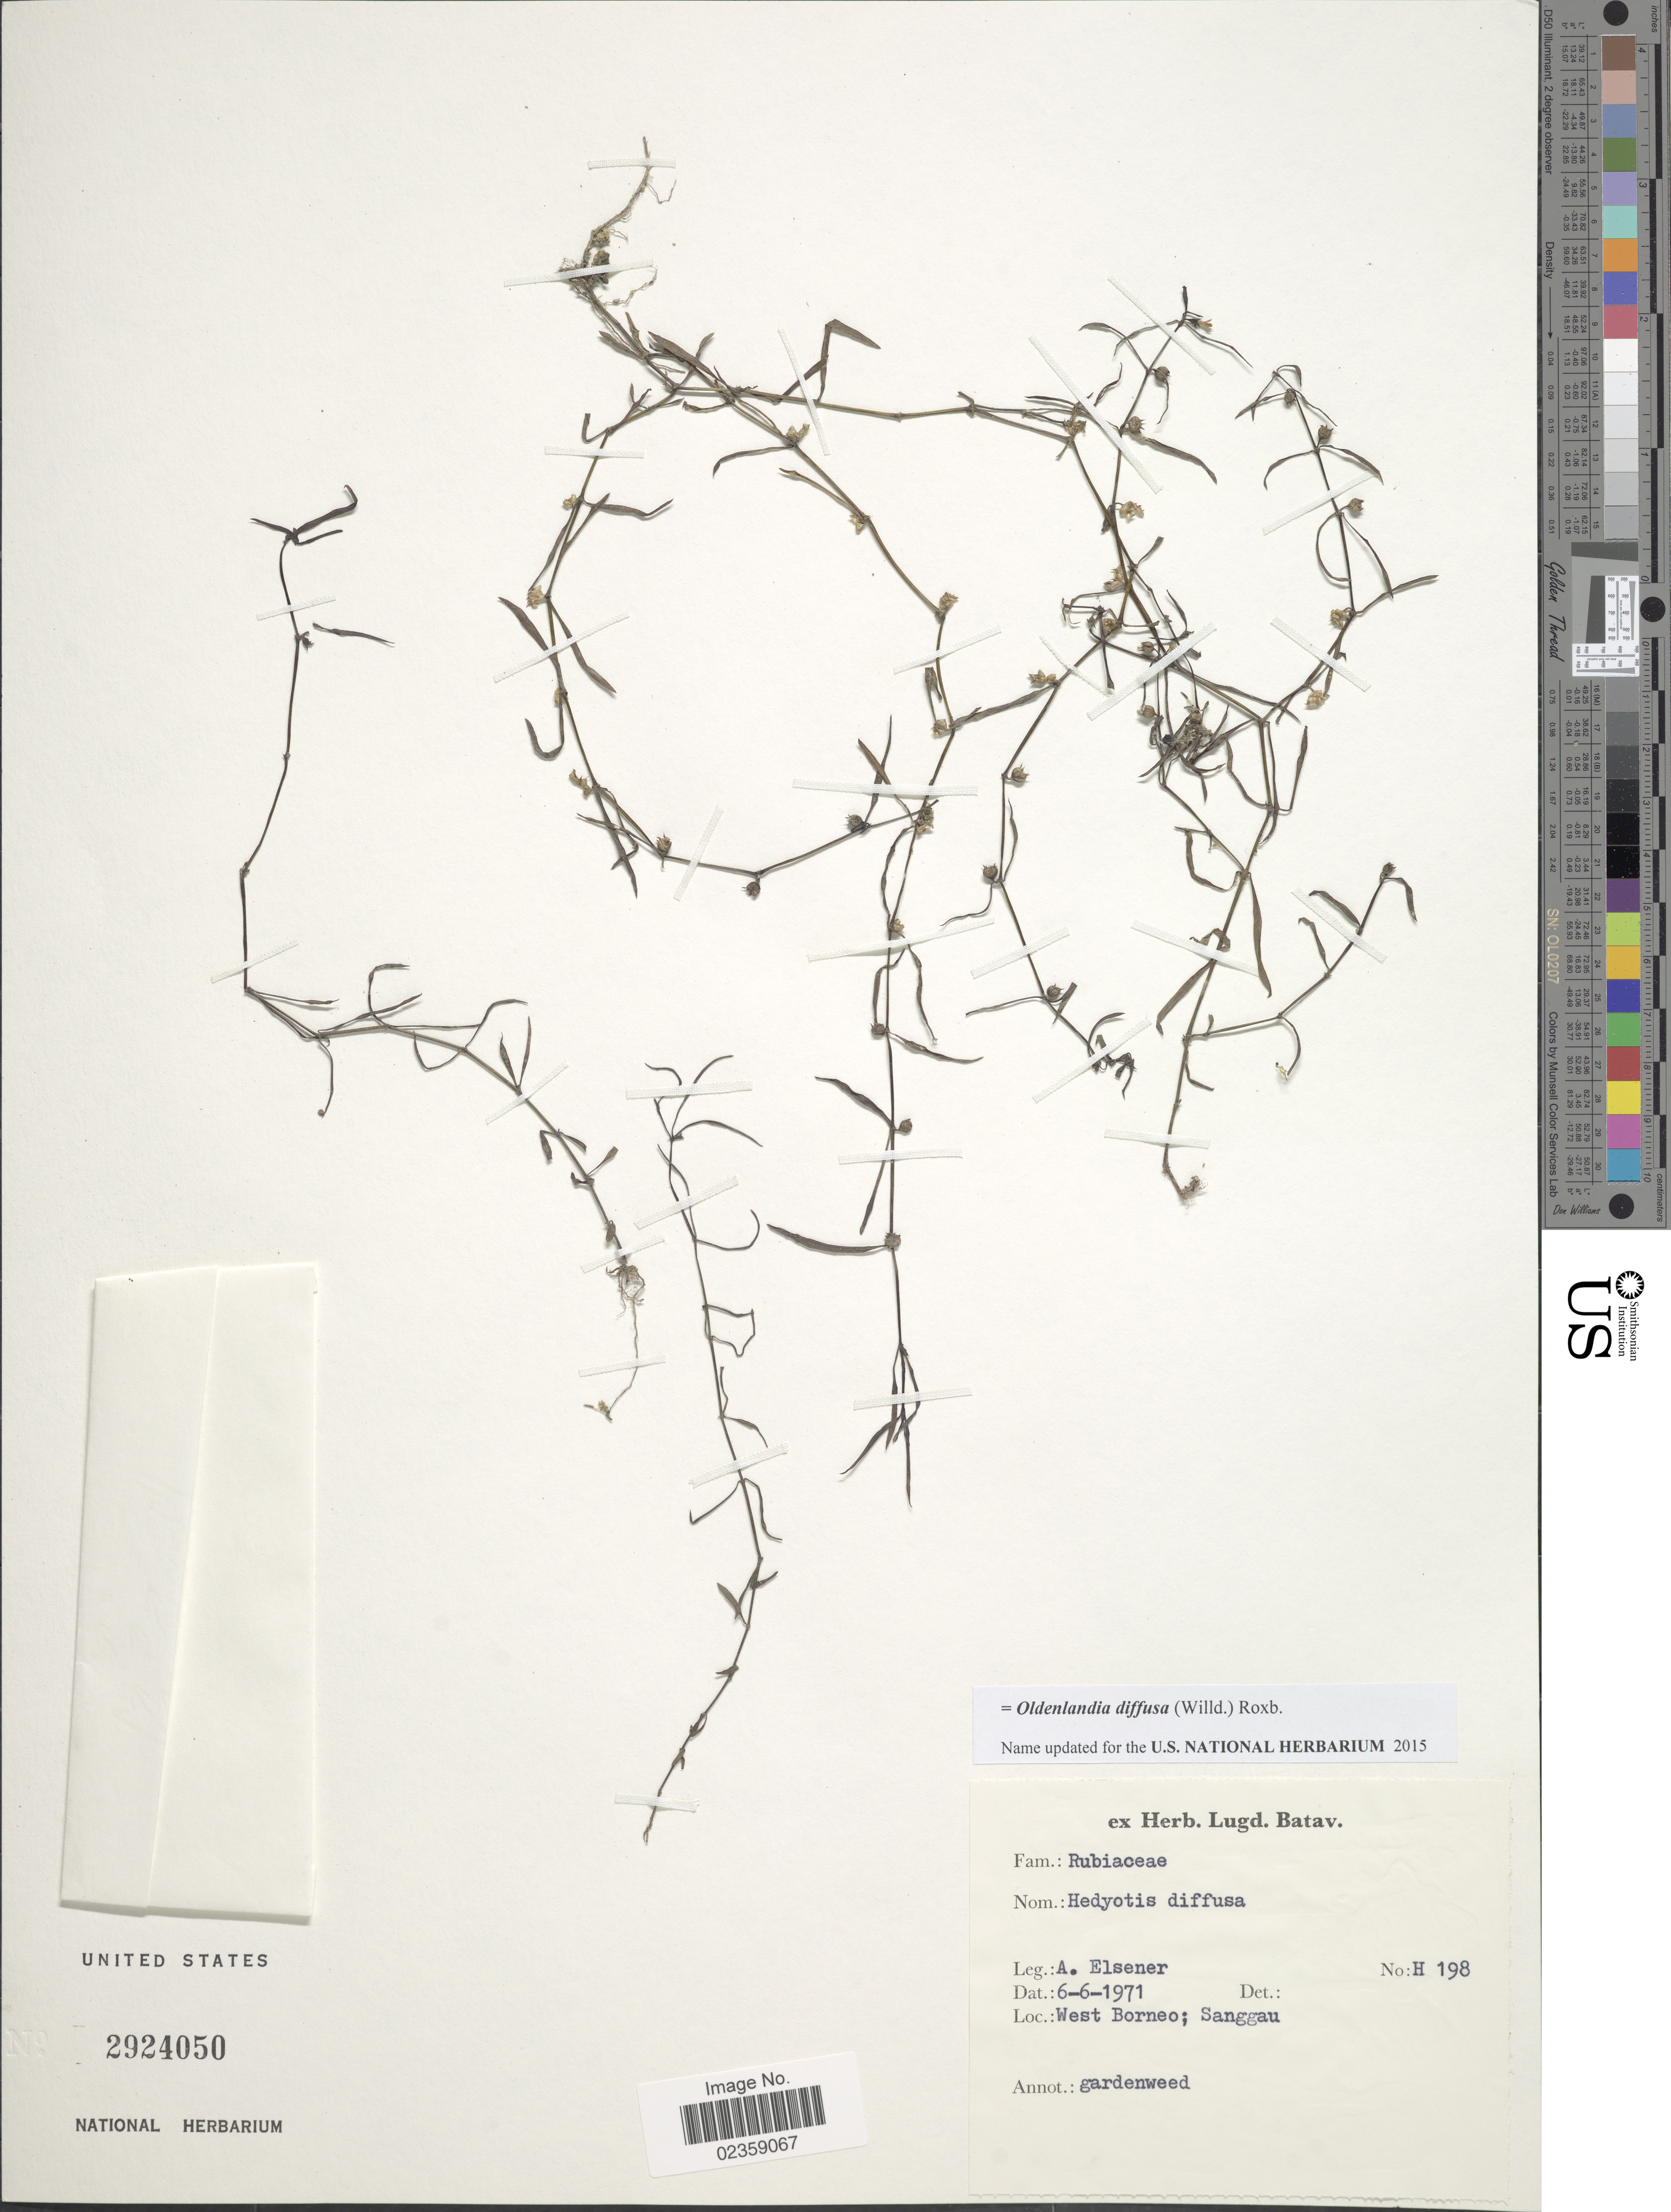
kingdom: Plantae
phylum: Tracheophyta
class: Magnoliopsida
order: Gentianales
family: Rubiaceae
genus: Oldenlandia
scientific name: Oldenlandia diffusa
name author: (Willd.) Roxb.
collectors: A. Elsener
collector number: H198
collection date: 1971-06-06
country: Indonesia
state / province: Kalimantan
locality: West Borneo; Sanggau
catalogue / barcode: US 2924050